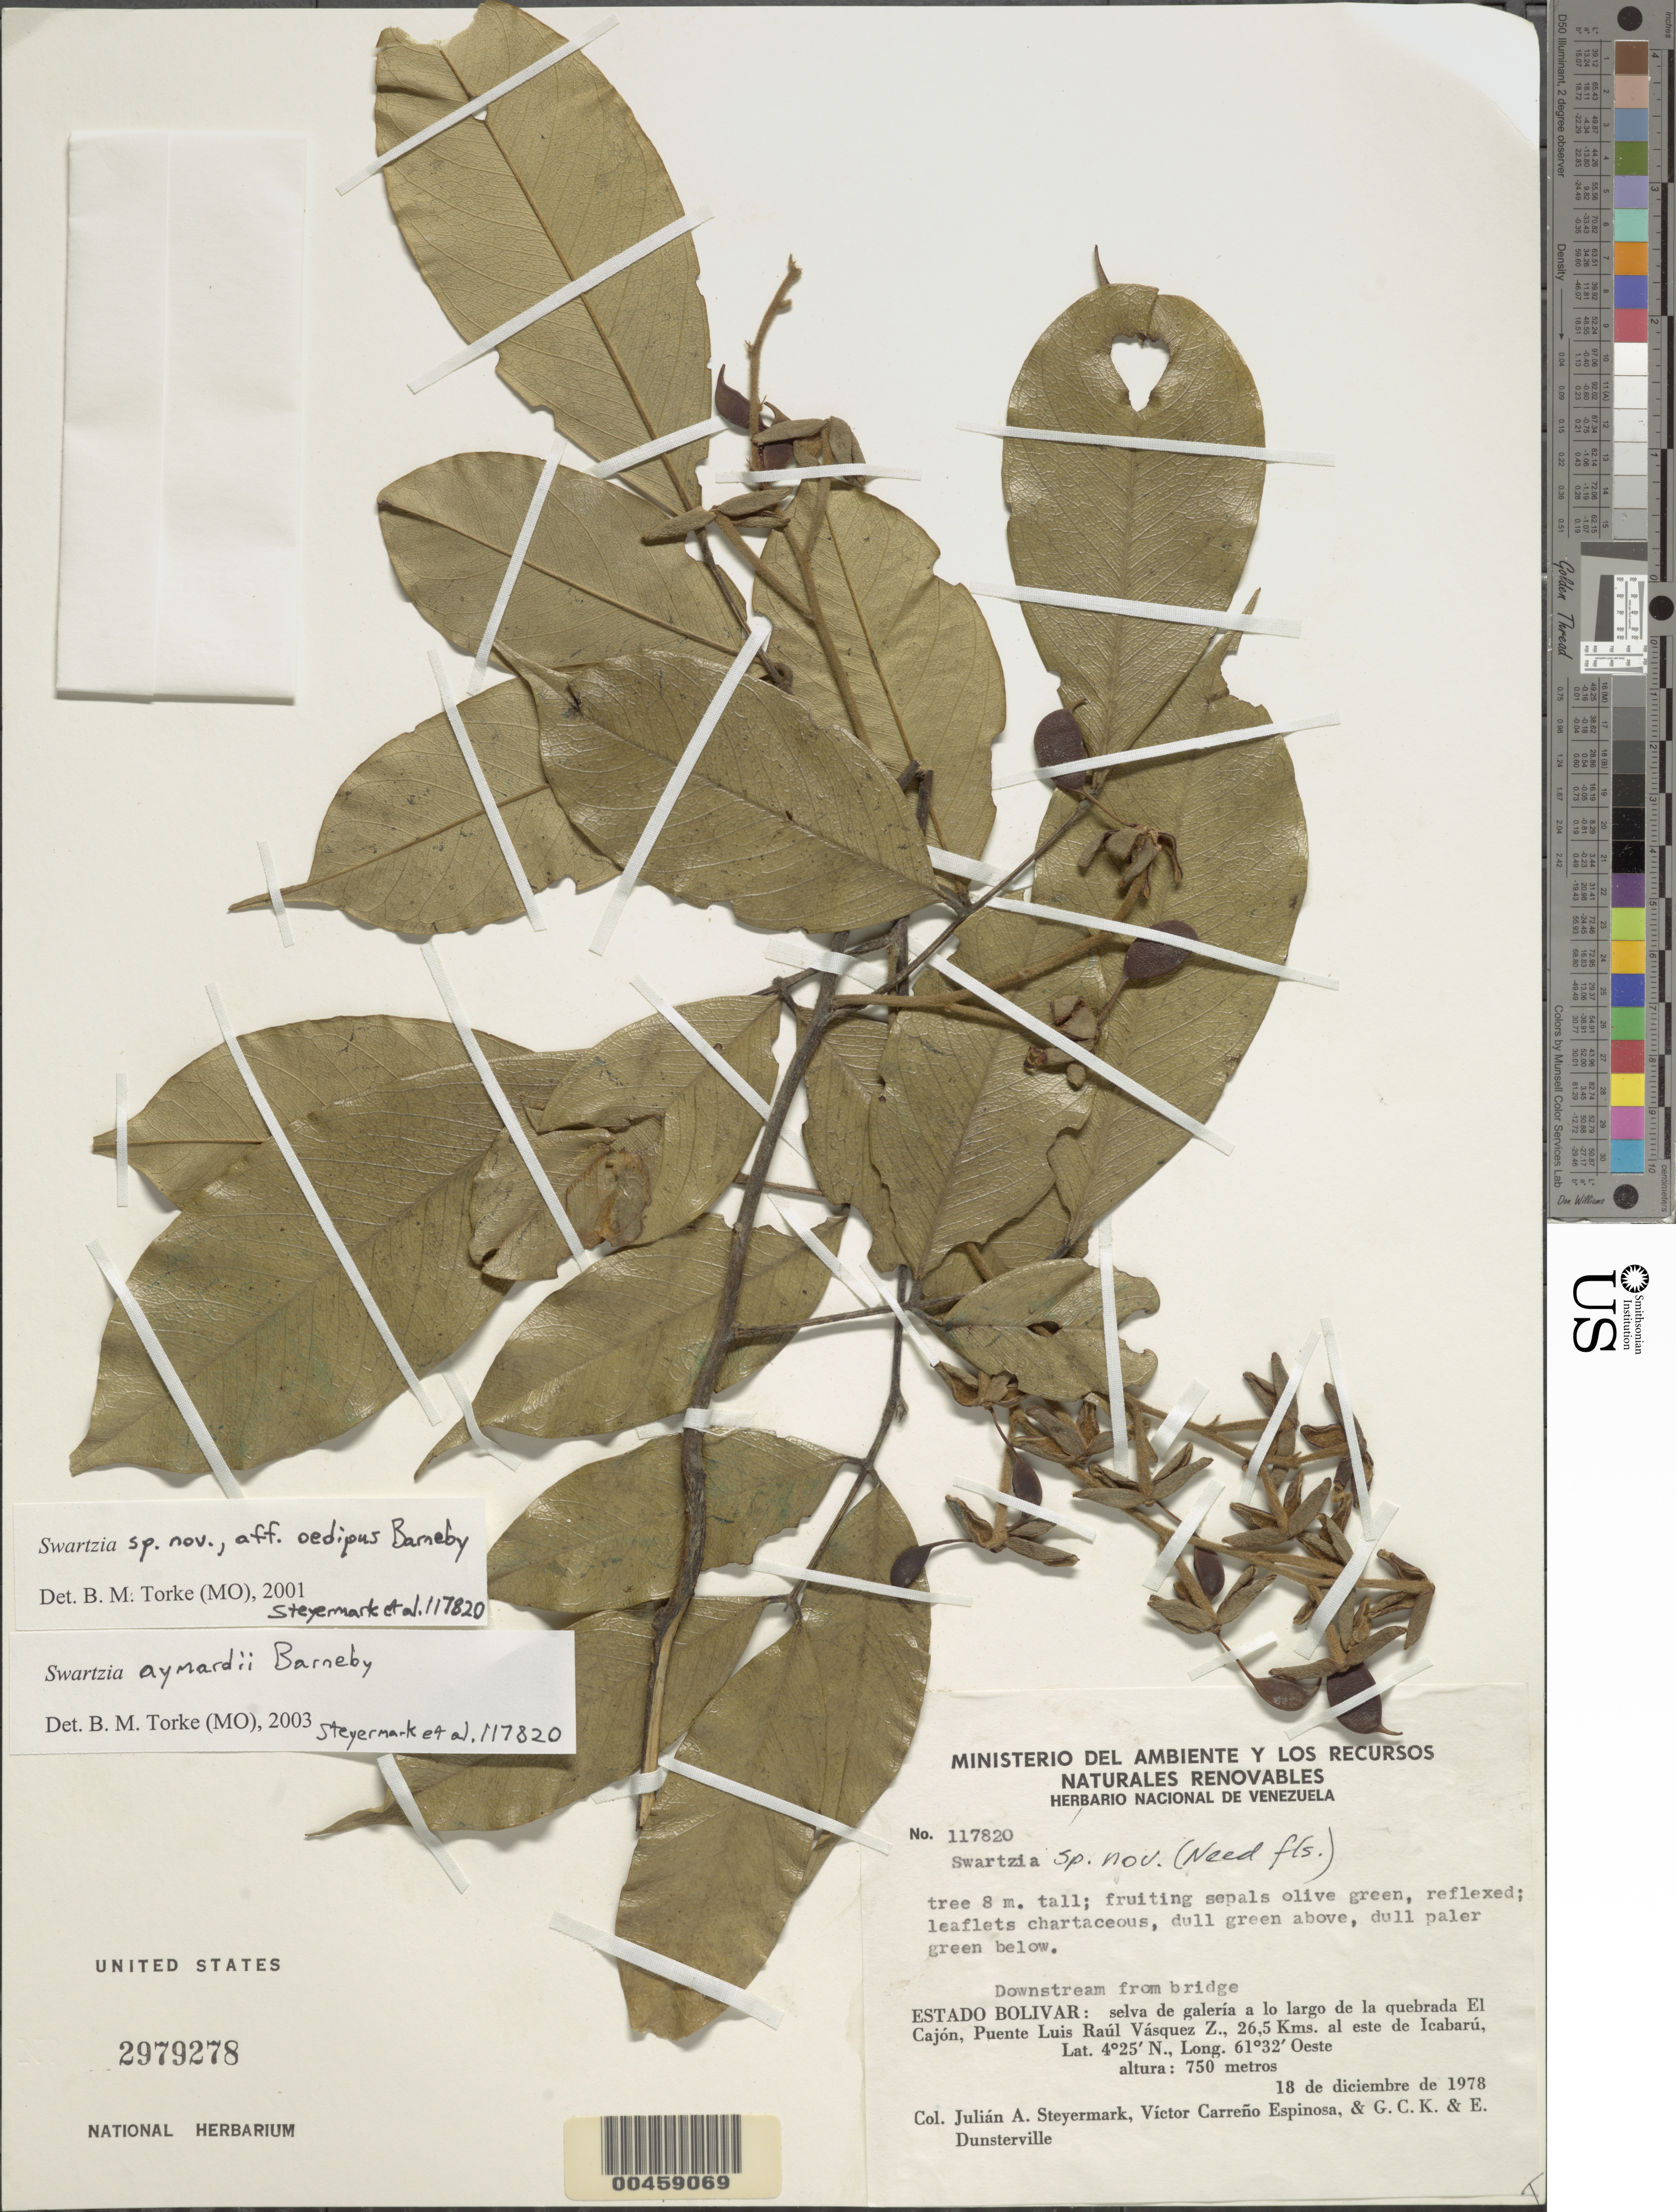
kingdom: Plantae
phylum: Tracheophyta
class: Magnoliopsida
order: Fabales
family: Fabaceae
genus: Swartzia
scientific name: Swartzia aymardii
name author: Barneby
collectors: J. Steyermark, G. C. K. Dunsterville, E. Dunsterville & V. Carreño E.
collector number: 117820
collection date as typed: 18 Dec 1978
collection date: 1978-12-18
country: Venezuela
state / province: Bolivar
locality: Quebrada el cajon, puente luis raul vasquez z., 26.5 km al e de icabaru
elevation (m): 750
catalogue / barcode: US 2979278